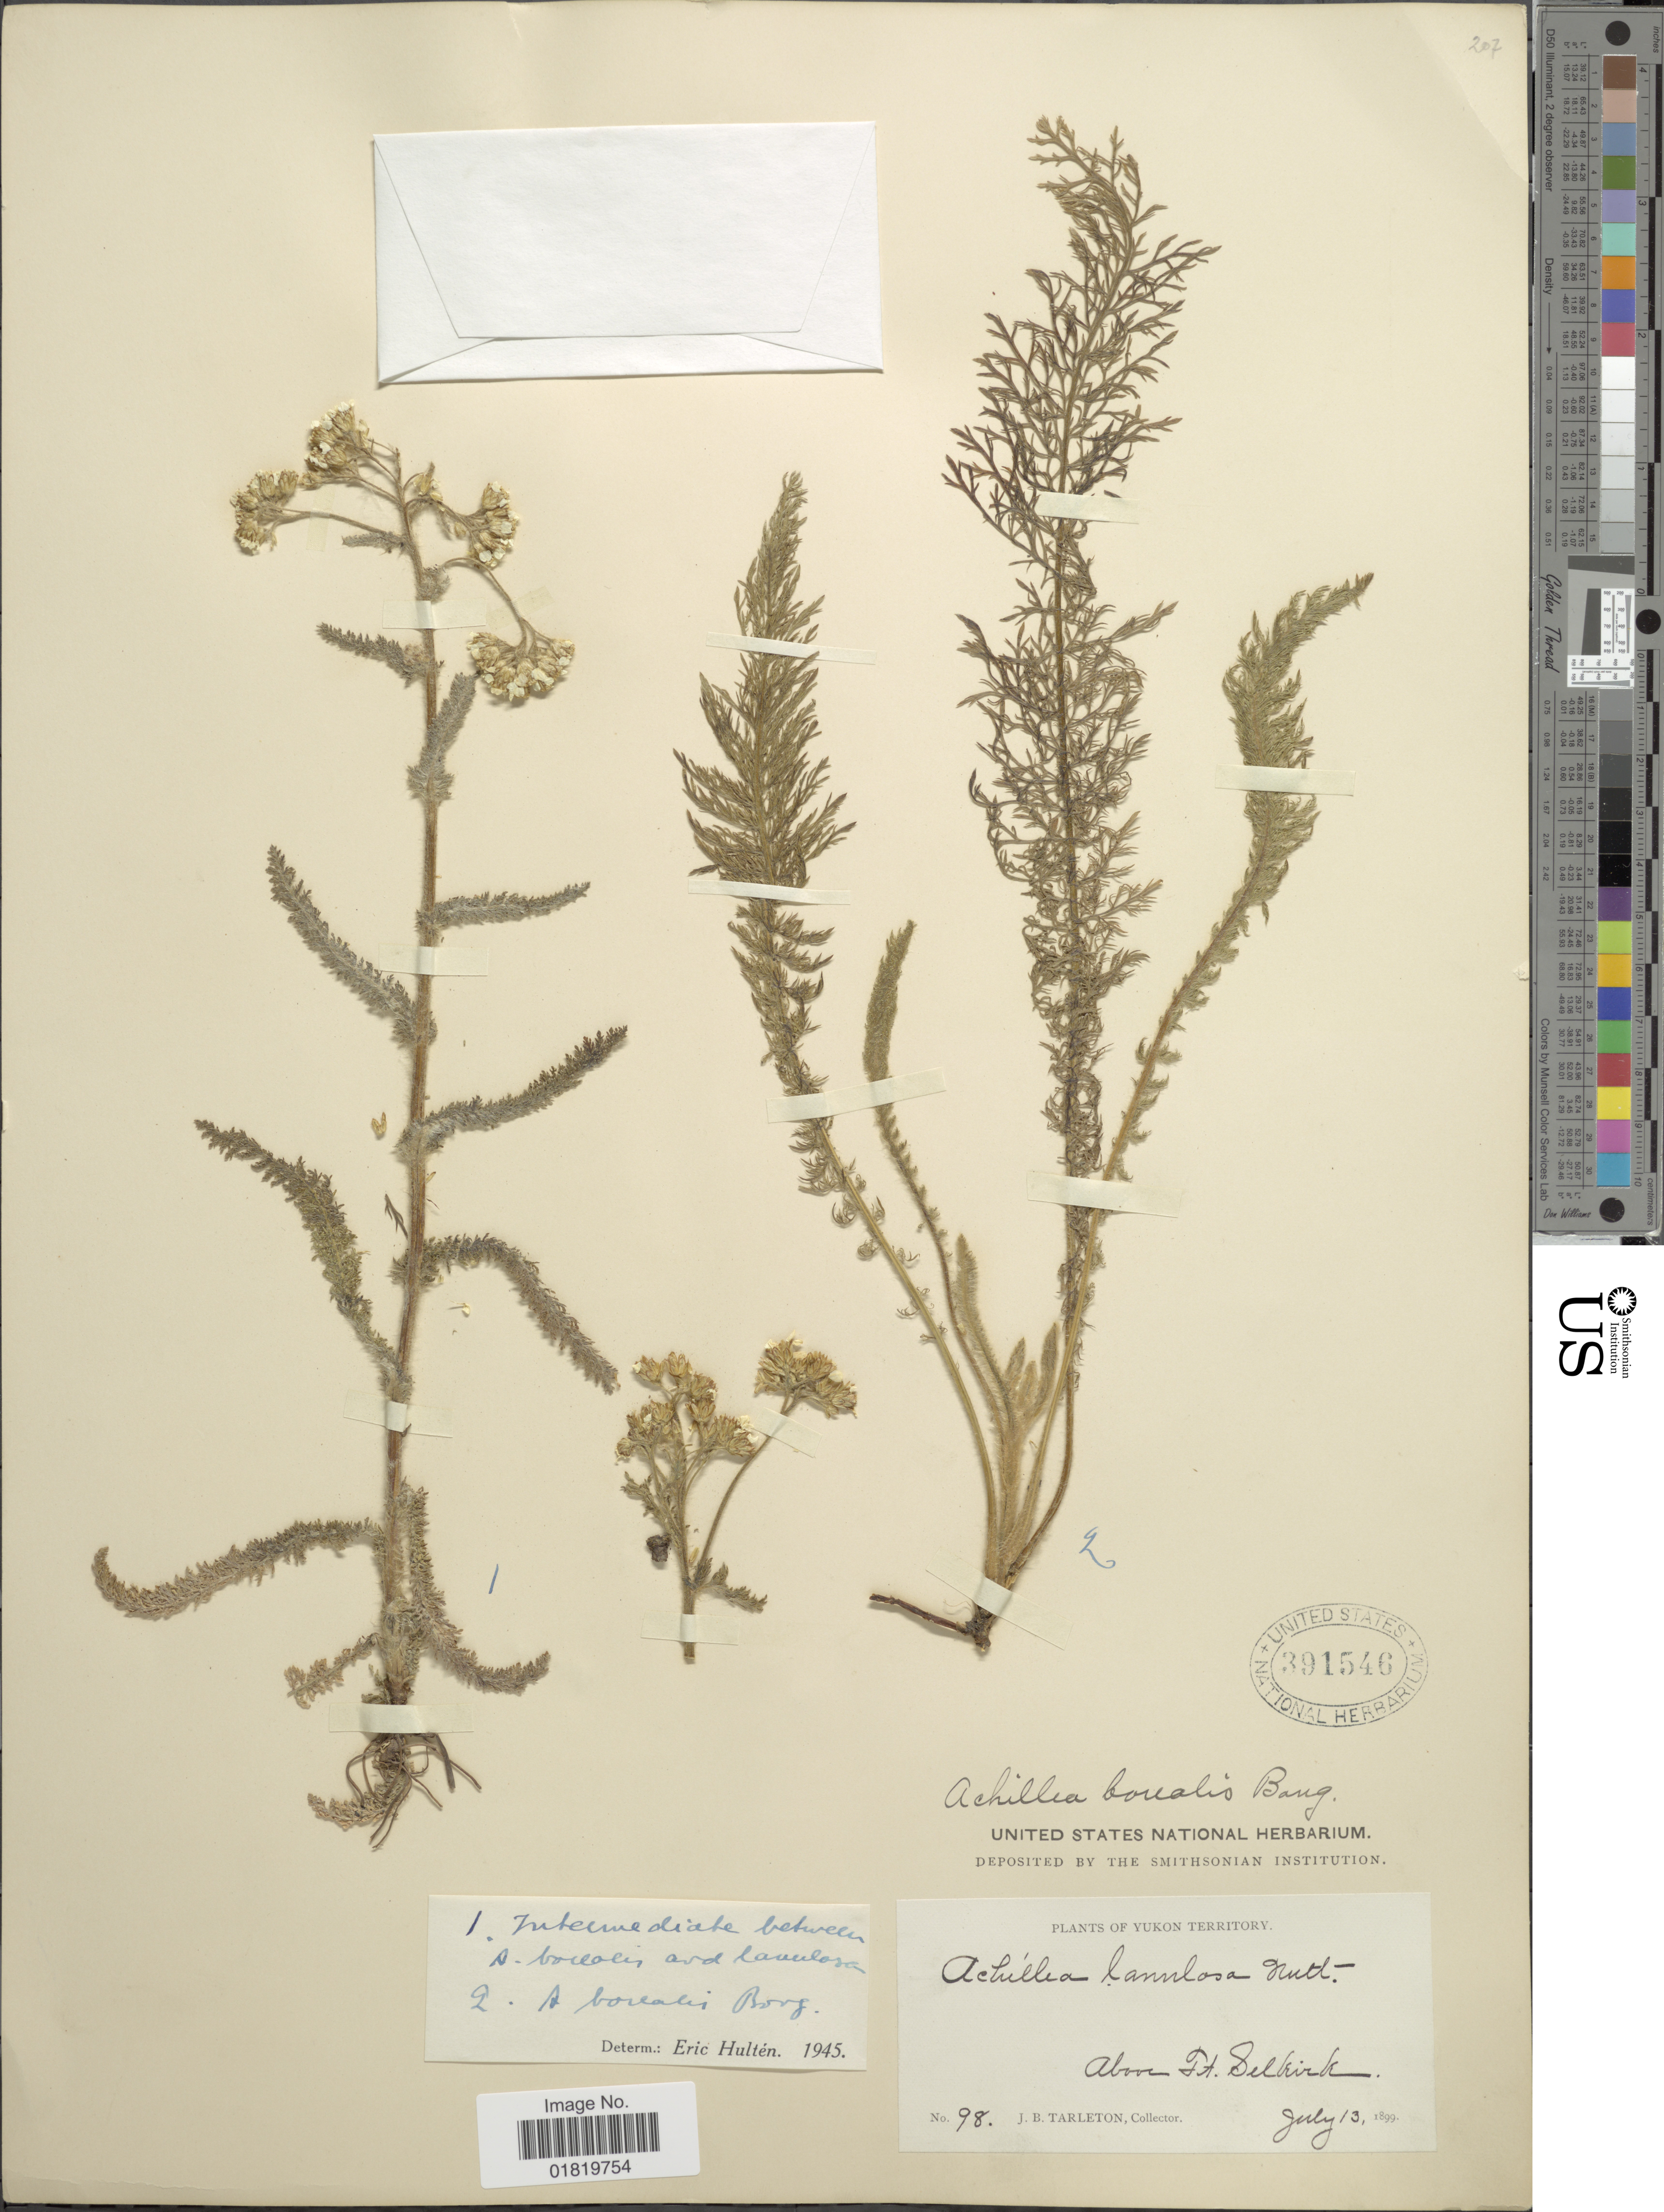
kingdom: Plantae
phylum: Tracheophyta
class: Magnoliopsida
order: Asterales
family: Asteraceae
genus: Achillea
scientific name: Achillea borealis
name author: Bong.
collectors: J. Tarleton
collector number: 98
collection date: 1899-07-13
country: Canada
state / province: Yukon Territory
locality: Above Ft. Selkirk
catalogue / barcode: US 391546